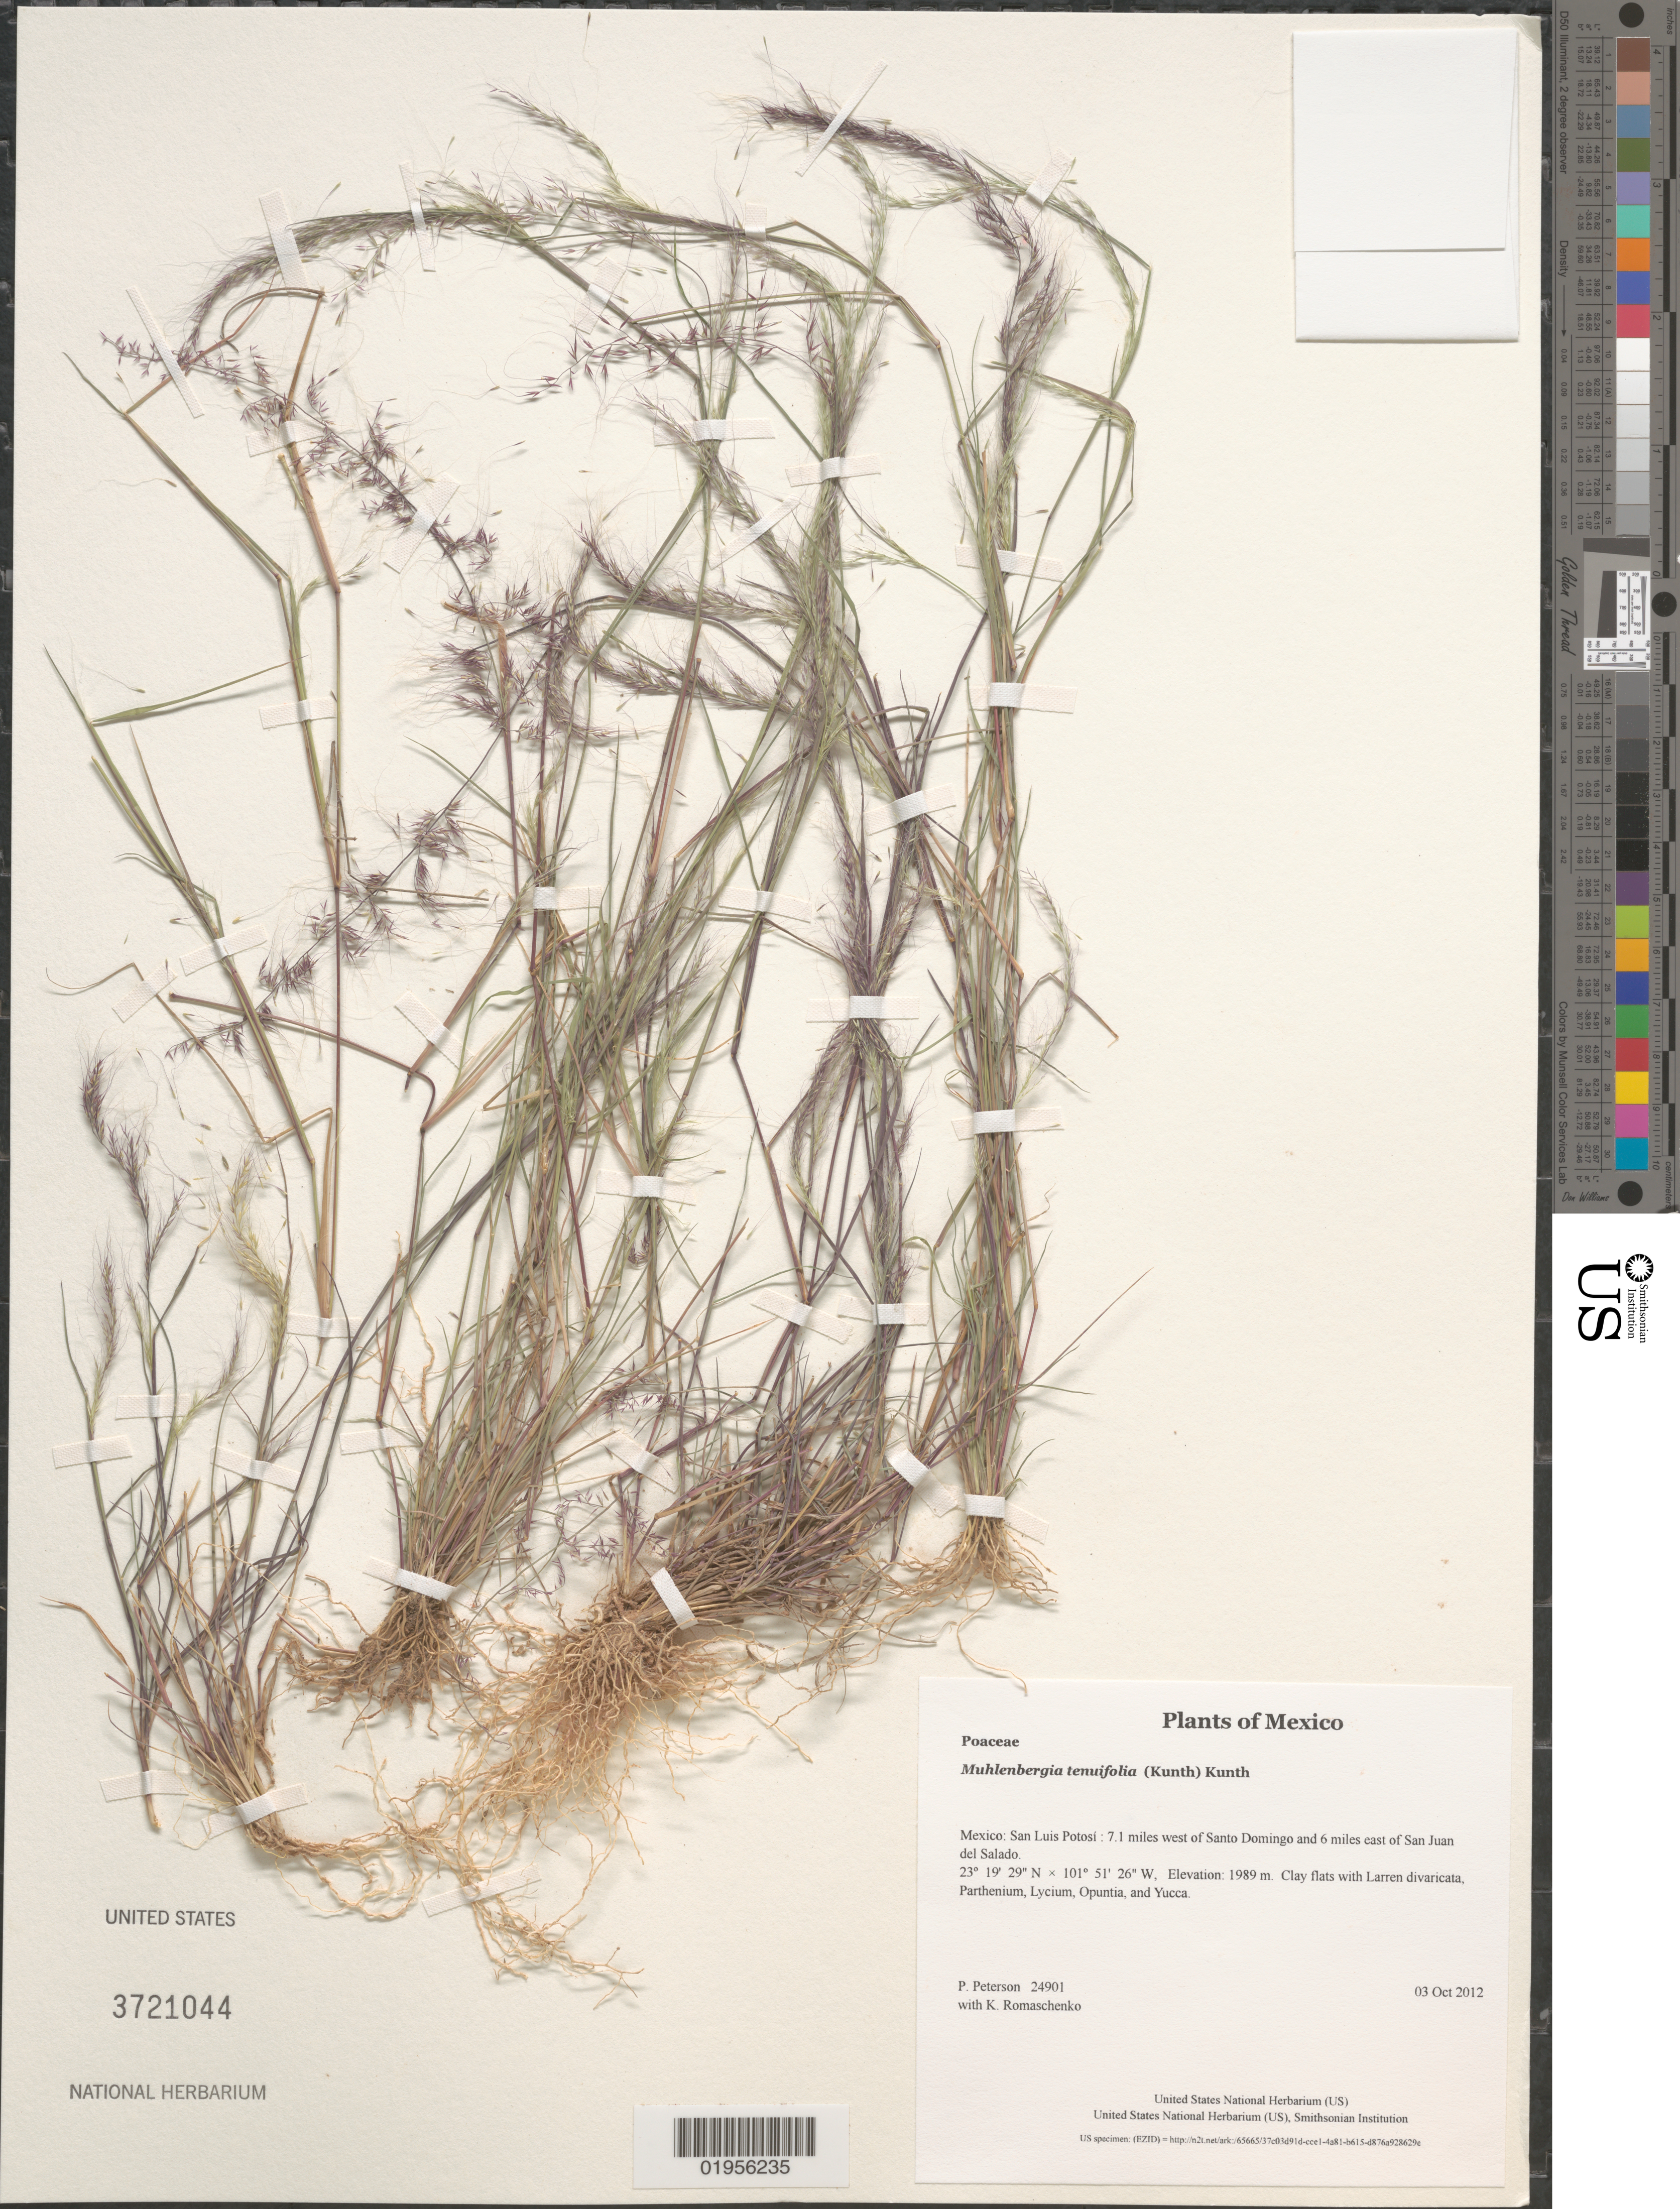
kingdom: Plantae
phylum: Tracheophyta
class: Liliopsida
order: Poales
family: Poaceae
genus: Muhlenbergia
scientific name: Muhlenbergia tenuifolia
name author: (Kunth) Kunth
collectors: P. M. Peterson & K. Romaschenko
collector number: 24901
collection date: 2012-10-03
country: Mexico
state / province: San Luis Potosí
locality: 7.1 miles west of Santo Domingo and 6 miles east of San Juan del Salado.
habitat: Clay flats with Larren divaricata, Parthenium, Lycium, Opuntia, and Yucca.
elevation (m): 1989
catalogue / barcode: US 3721044